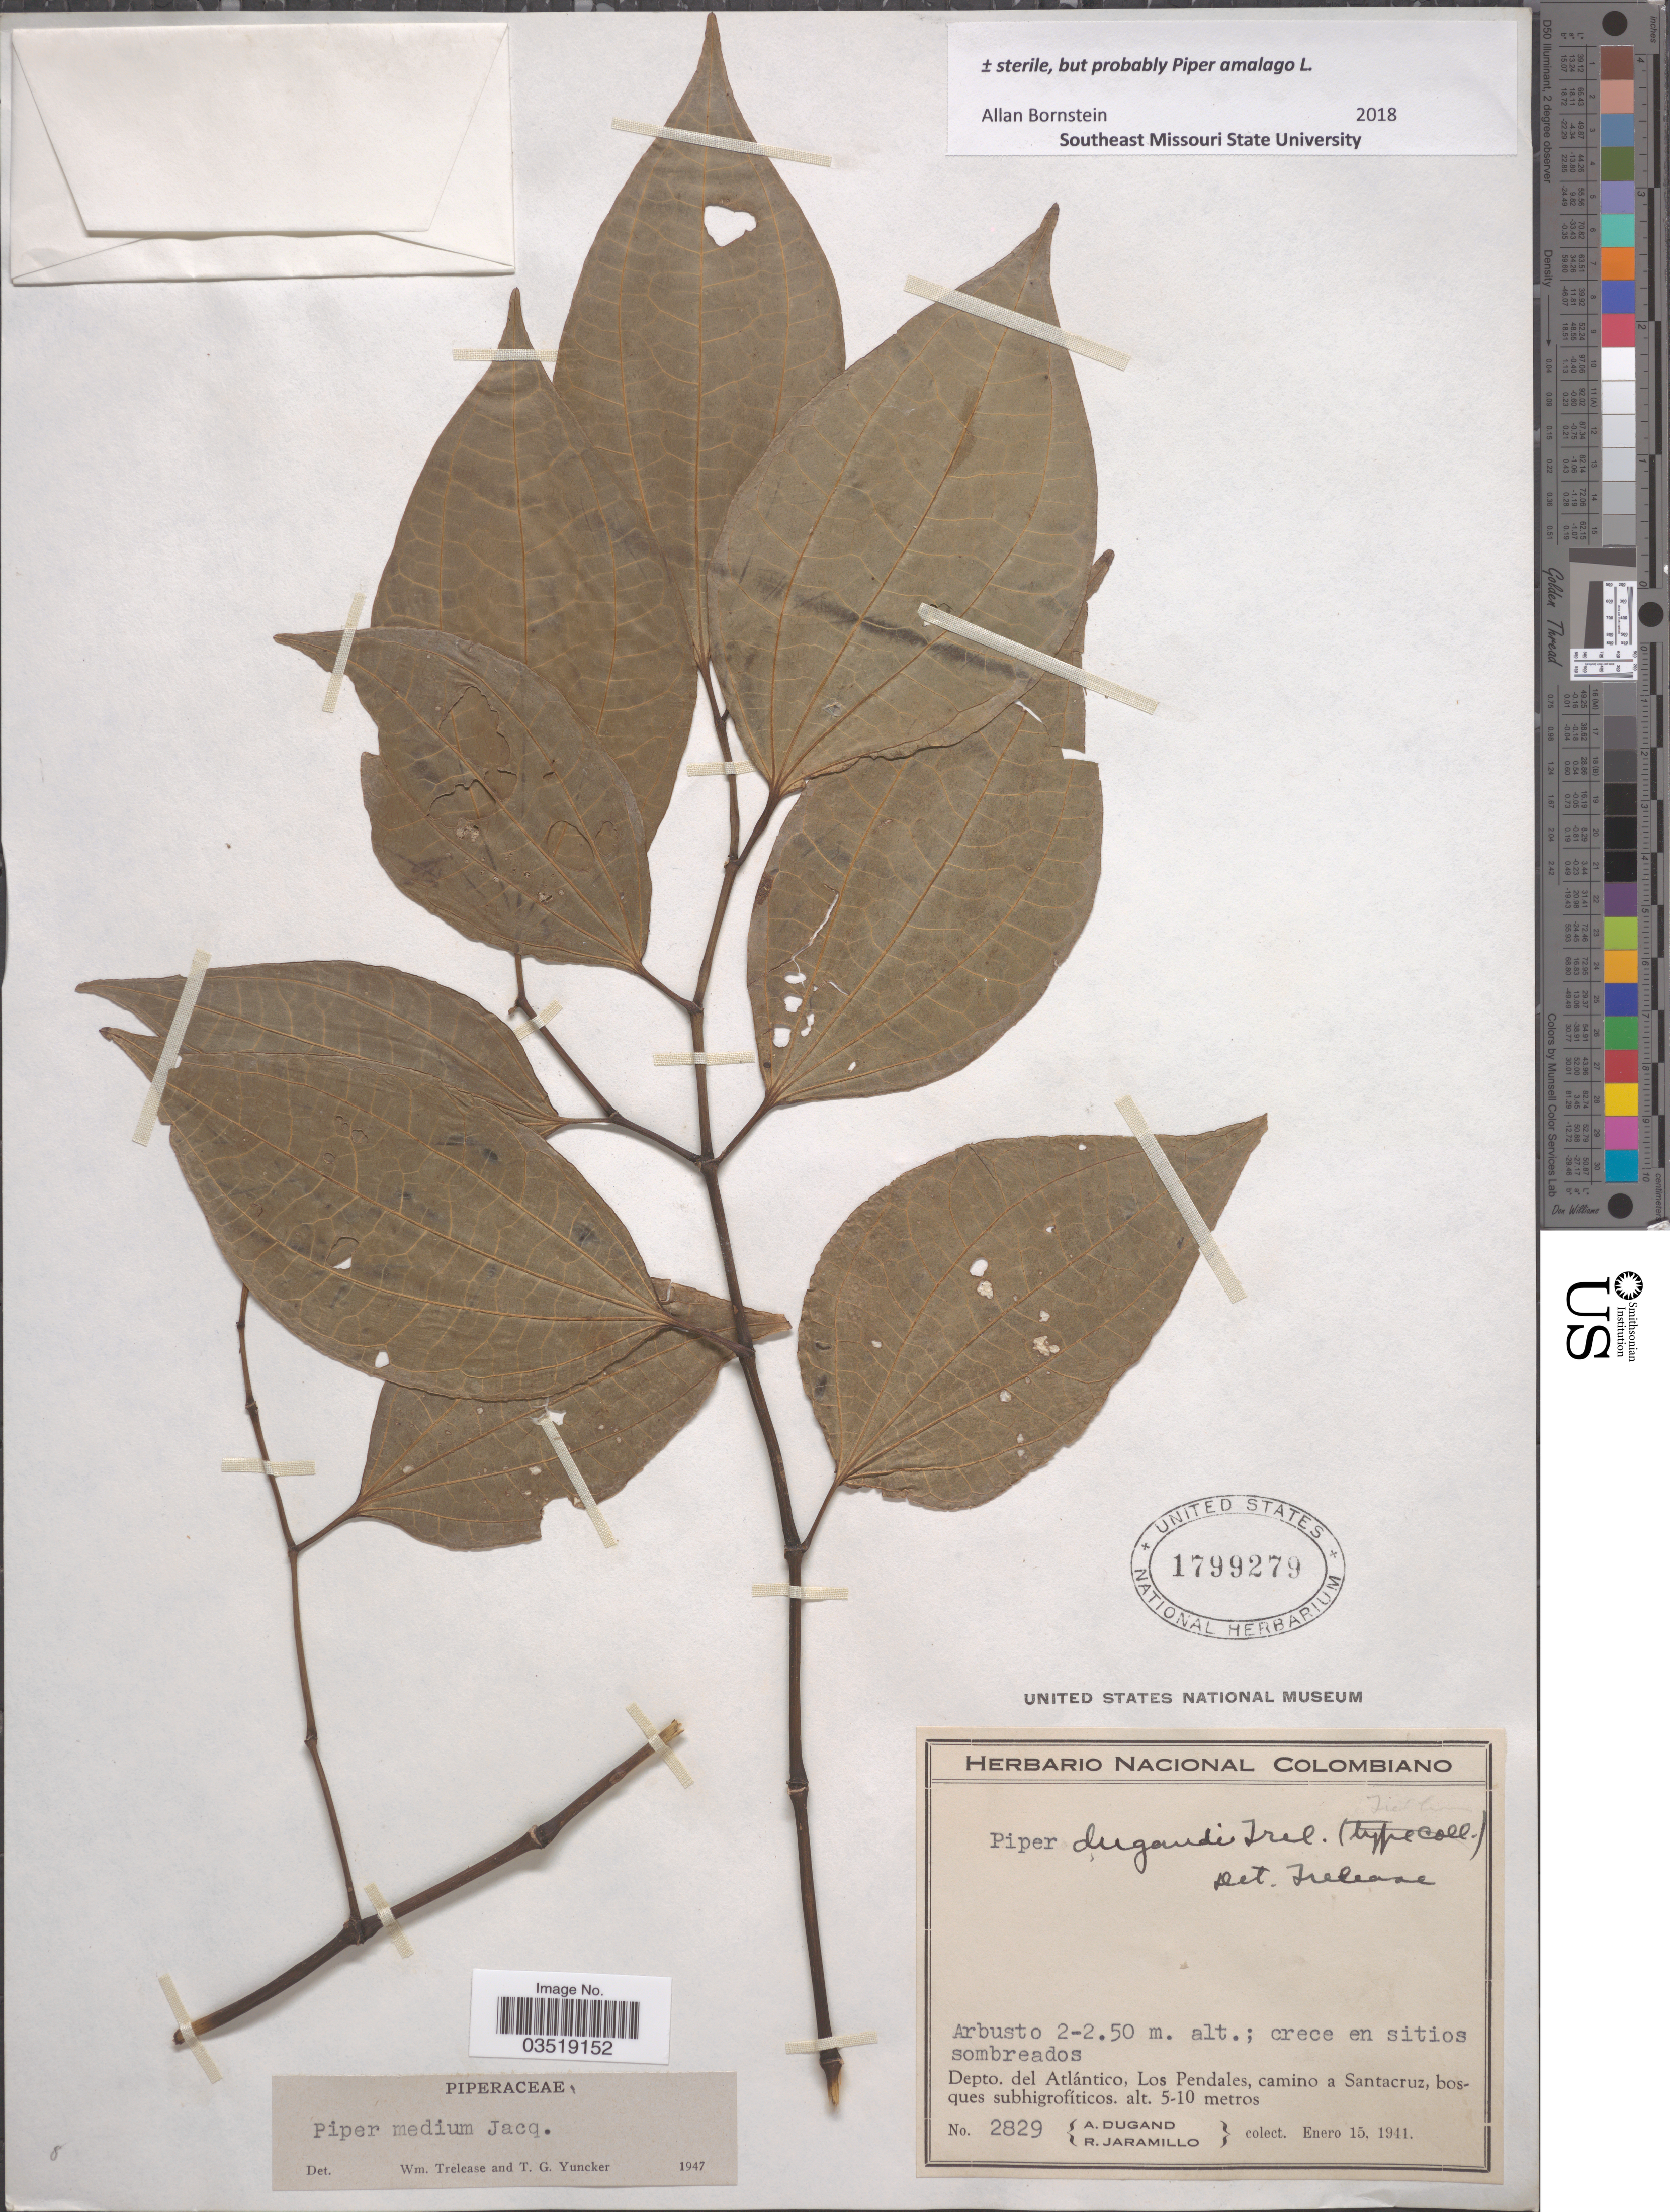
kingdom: Plantae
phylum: Tracheophyta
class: Magnoliopsida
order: Piperales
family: Piperaceae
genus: Piper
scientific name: Piper amalago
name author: L.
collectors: A. Dugand & R. Jaramillo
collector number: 2829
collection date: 1941-01-15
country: Colombia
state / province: Atlántico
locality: Depto. del Atlántico, Los Pendales, camino a Santacruz.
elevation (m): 5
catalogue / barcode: US 1799279